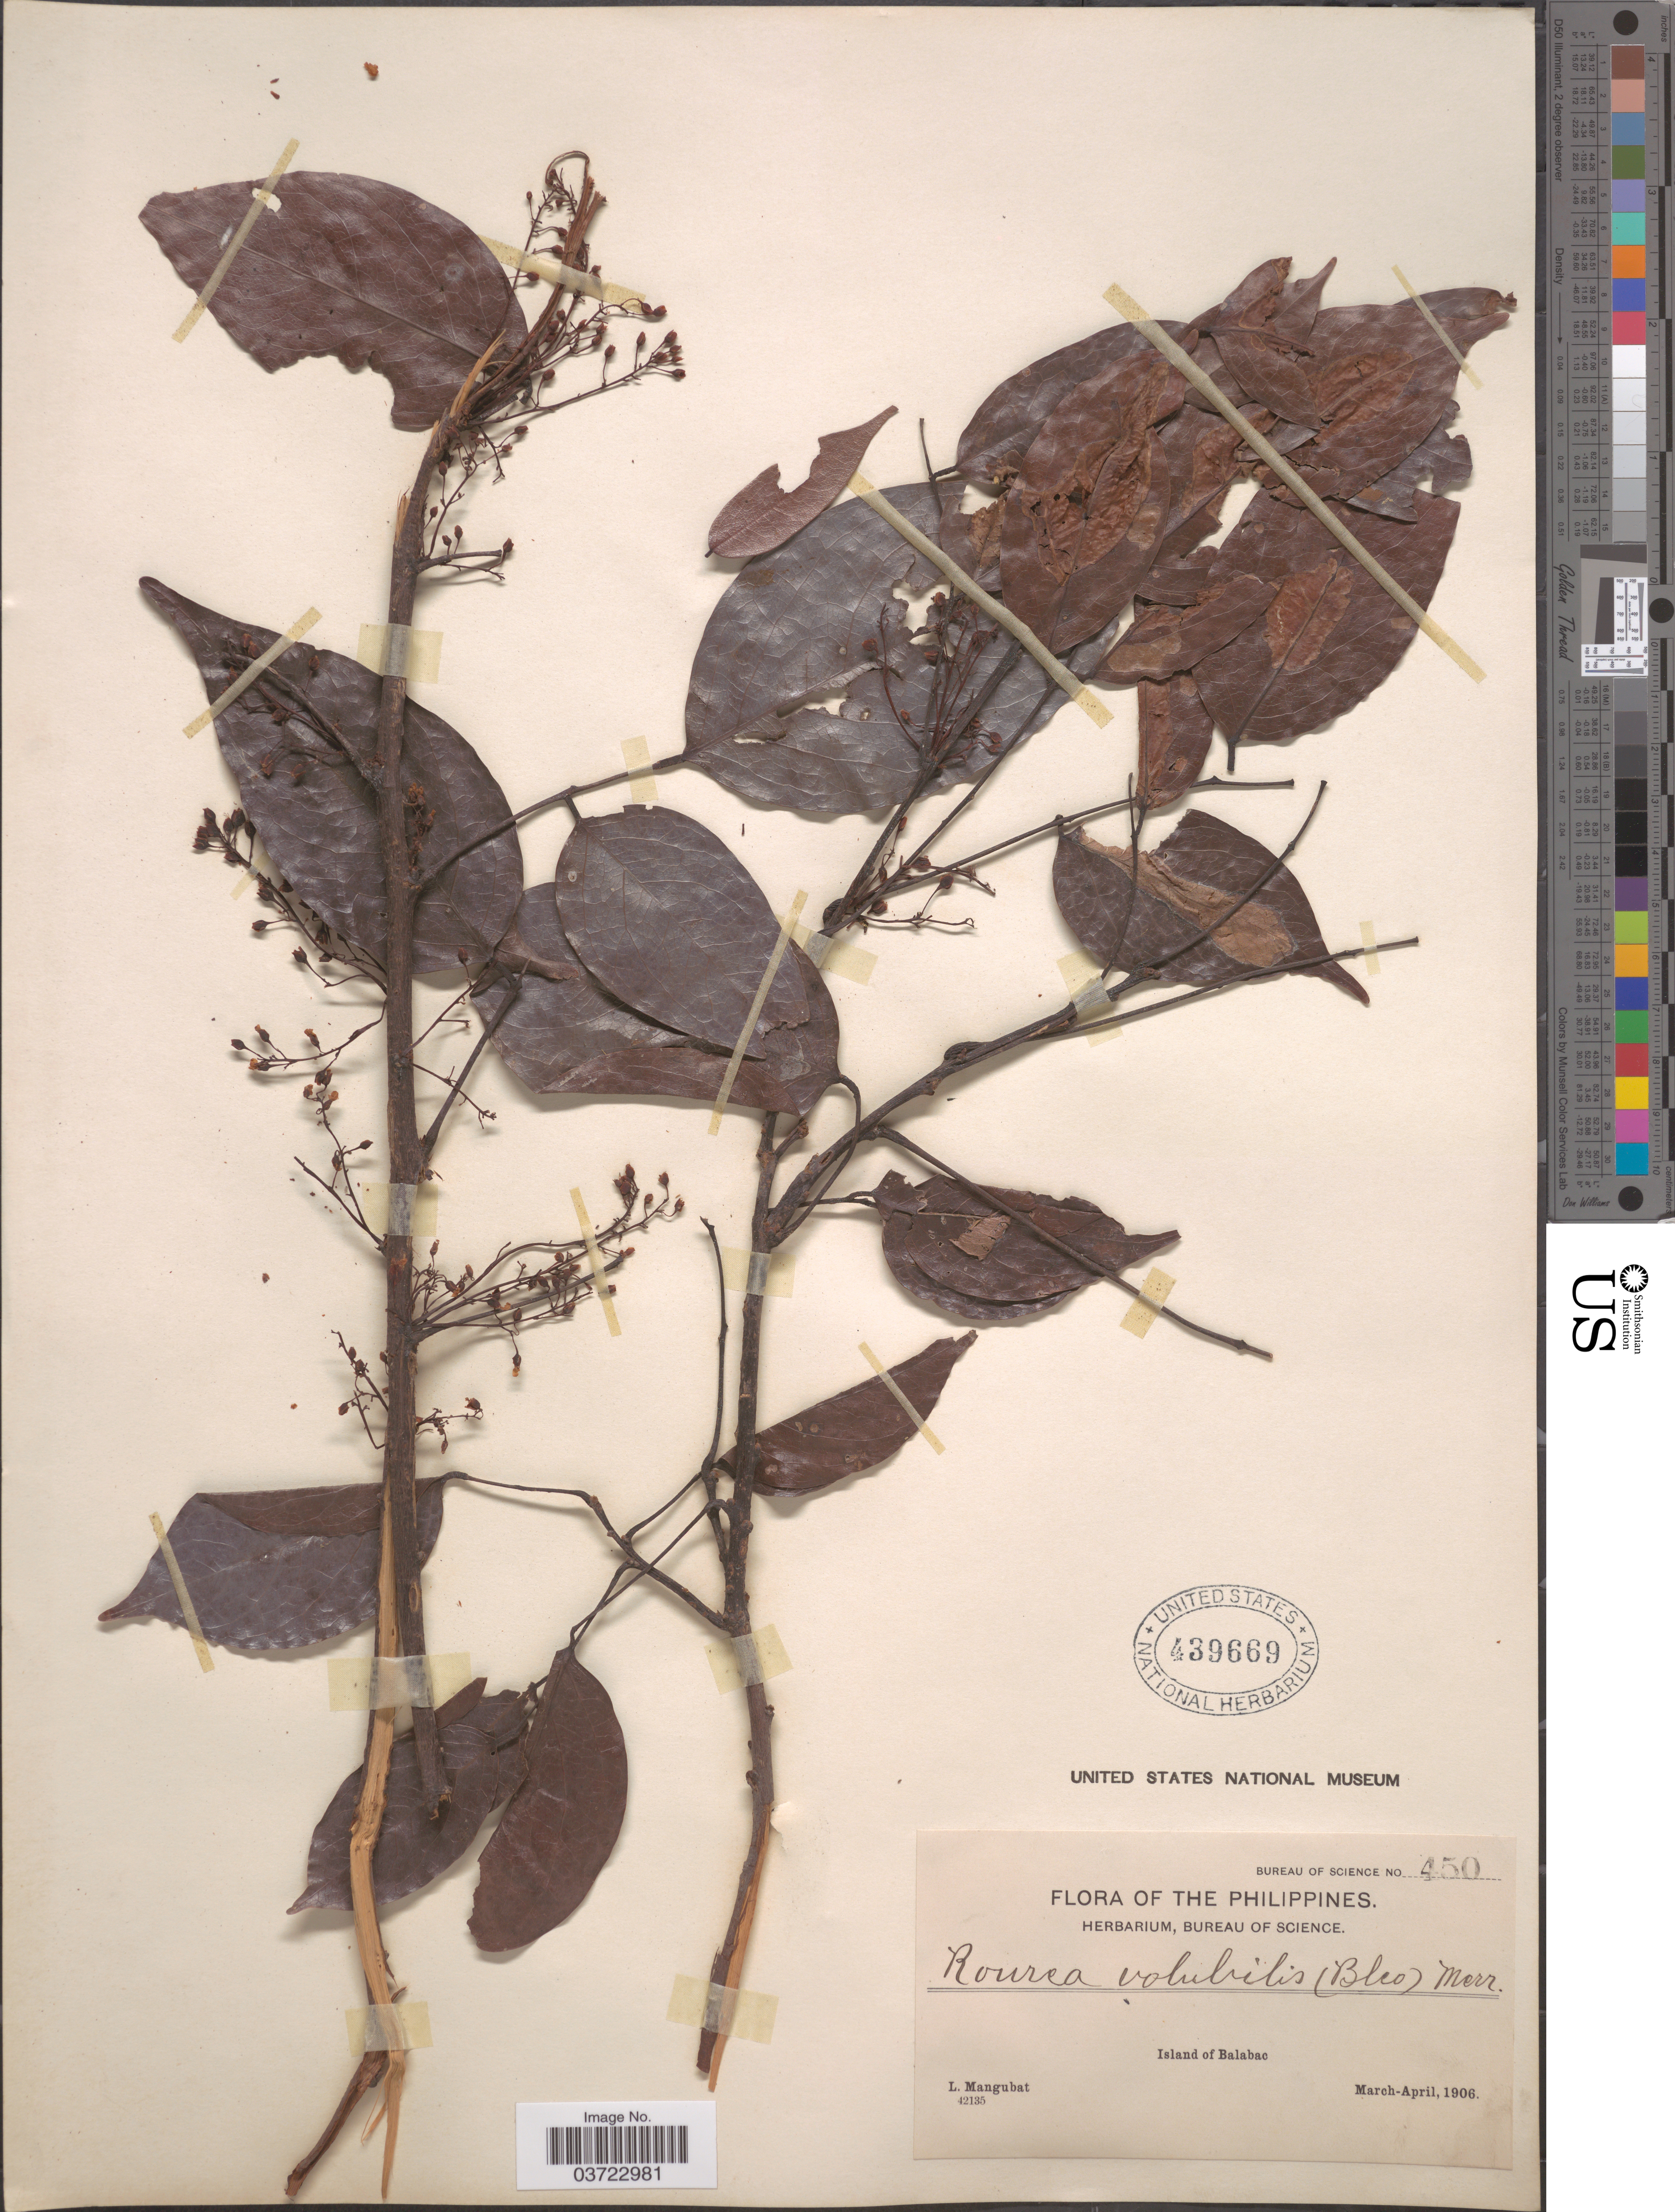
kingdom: Plantae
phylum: Tracheophyta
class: Magnoliopsida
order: Oxalidales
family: Connaraceae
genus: Rourea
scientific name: Rourea volubilis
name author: Merr.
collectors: L. Mangubat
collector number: Bureau of Science 450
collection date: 1906-03/1906-04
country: Philippines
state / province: Mimaropa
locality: Island of Balabac.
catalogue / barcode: US 439669